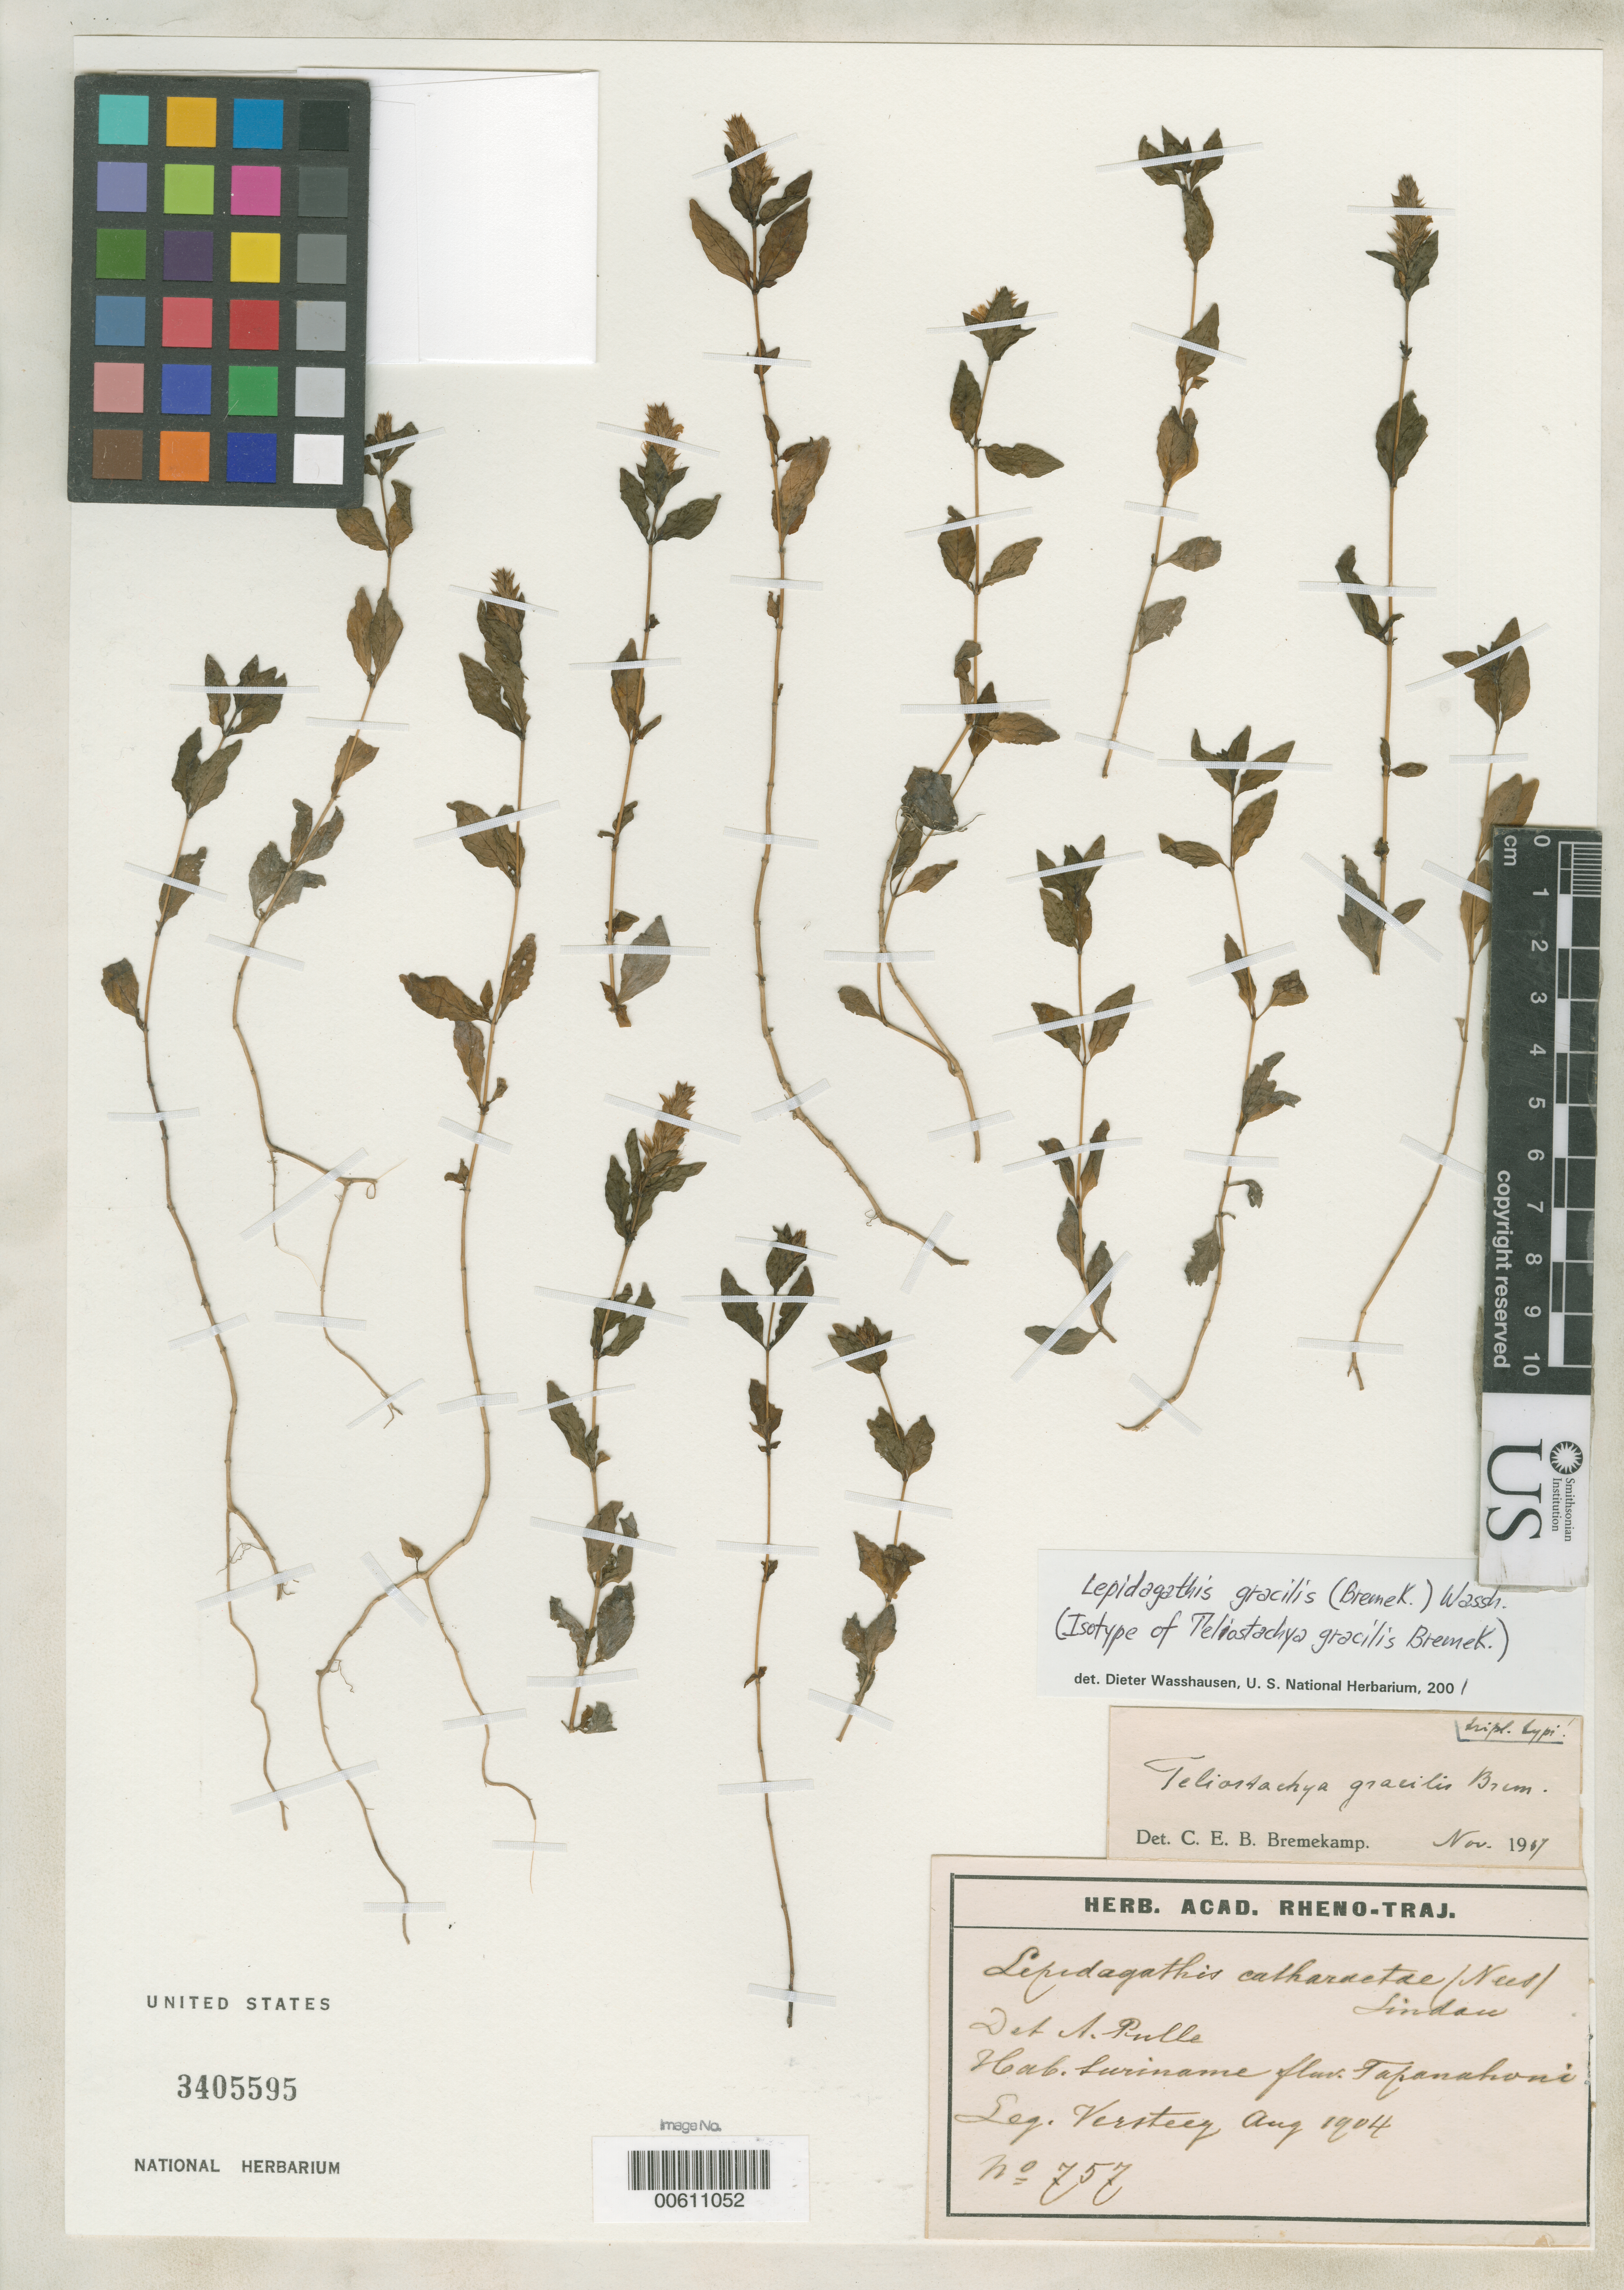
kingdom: Plantae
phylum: Tracheophyta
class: Magnoliopsida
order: Lamiales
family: Acanthaceae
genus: Teliostachya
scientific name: Teliostachya gracilis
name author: Bremek.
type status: Isotype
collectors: G. Versteeg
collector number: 757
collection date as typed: Aug 1904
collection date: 1904-08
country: Suriname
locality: Tapanahoni River.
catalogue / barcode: US 3405595